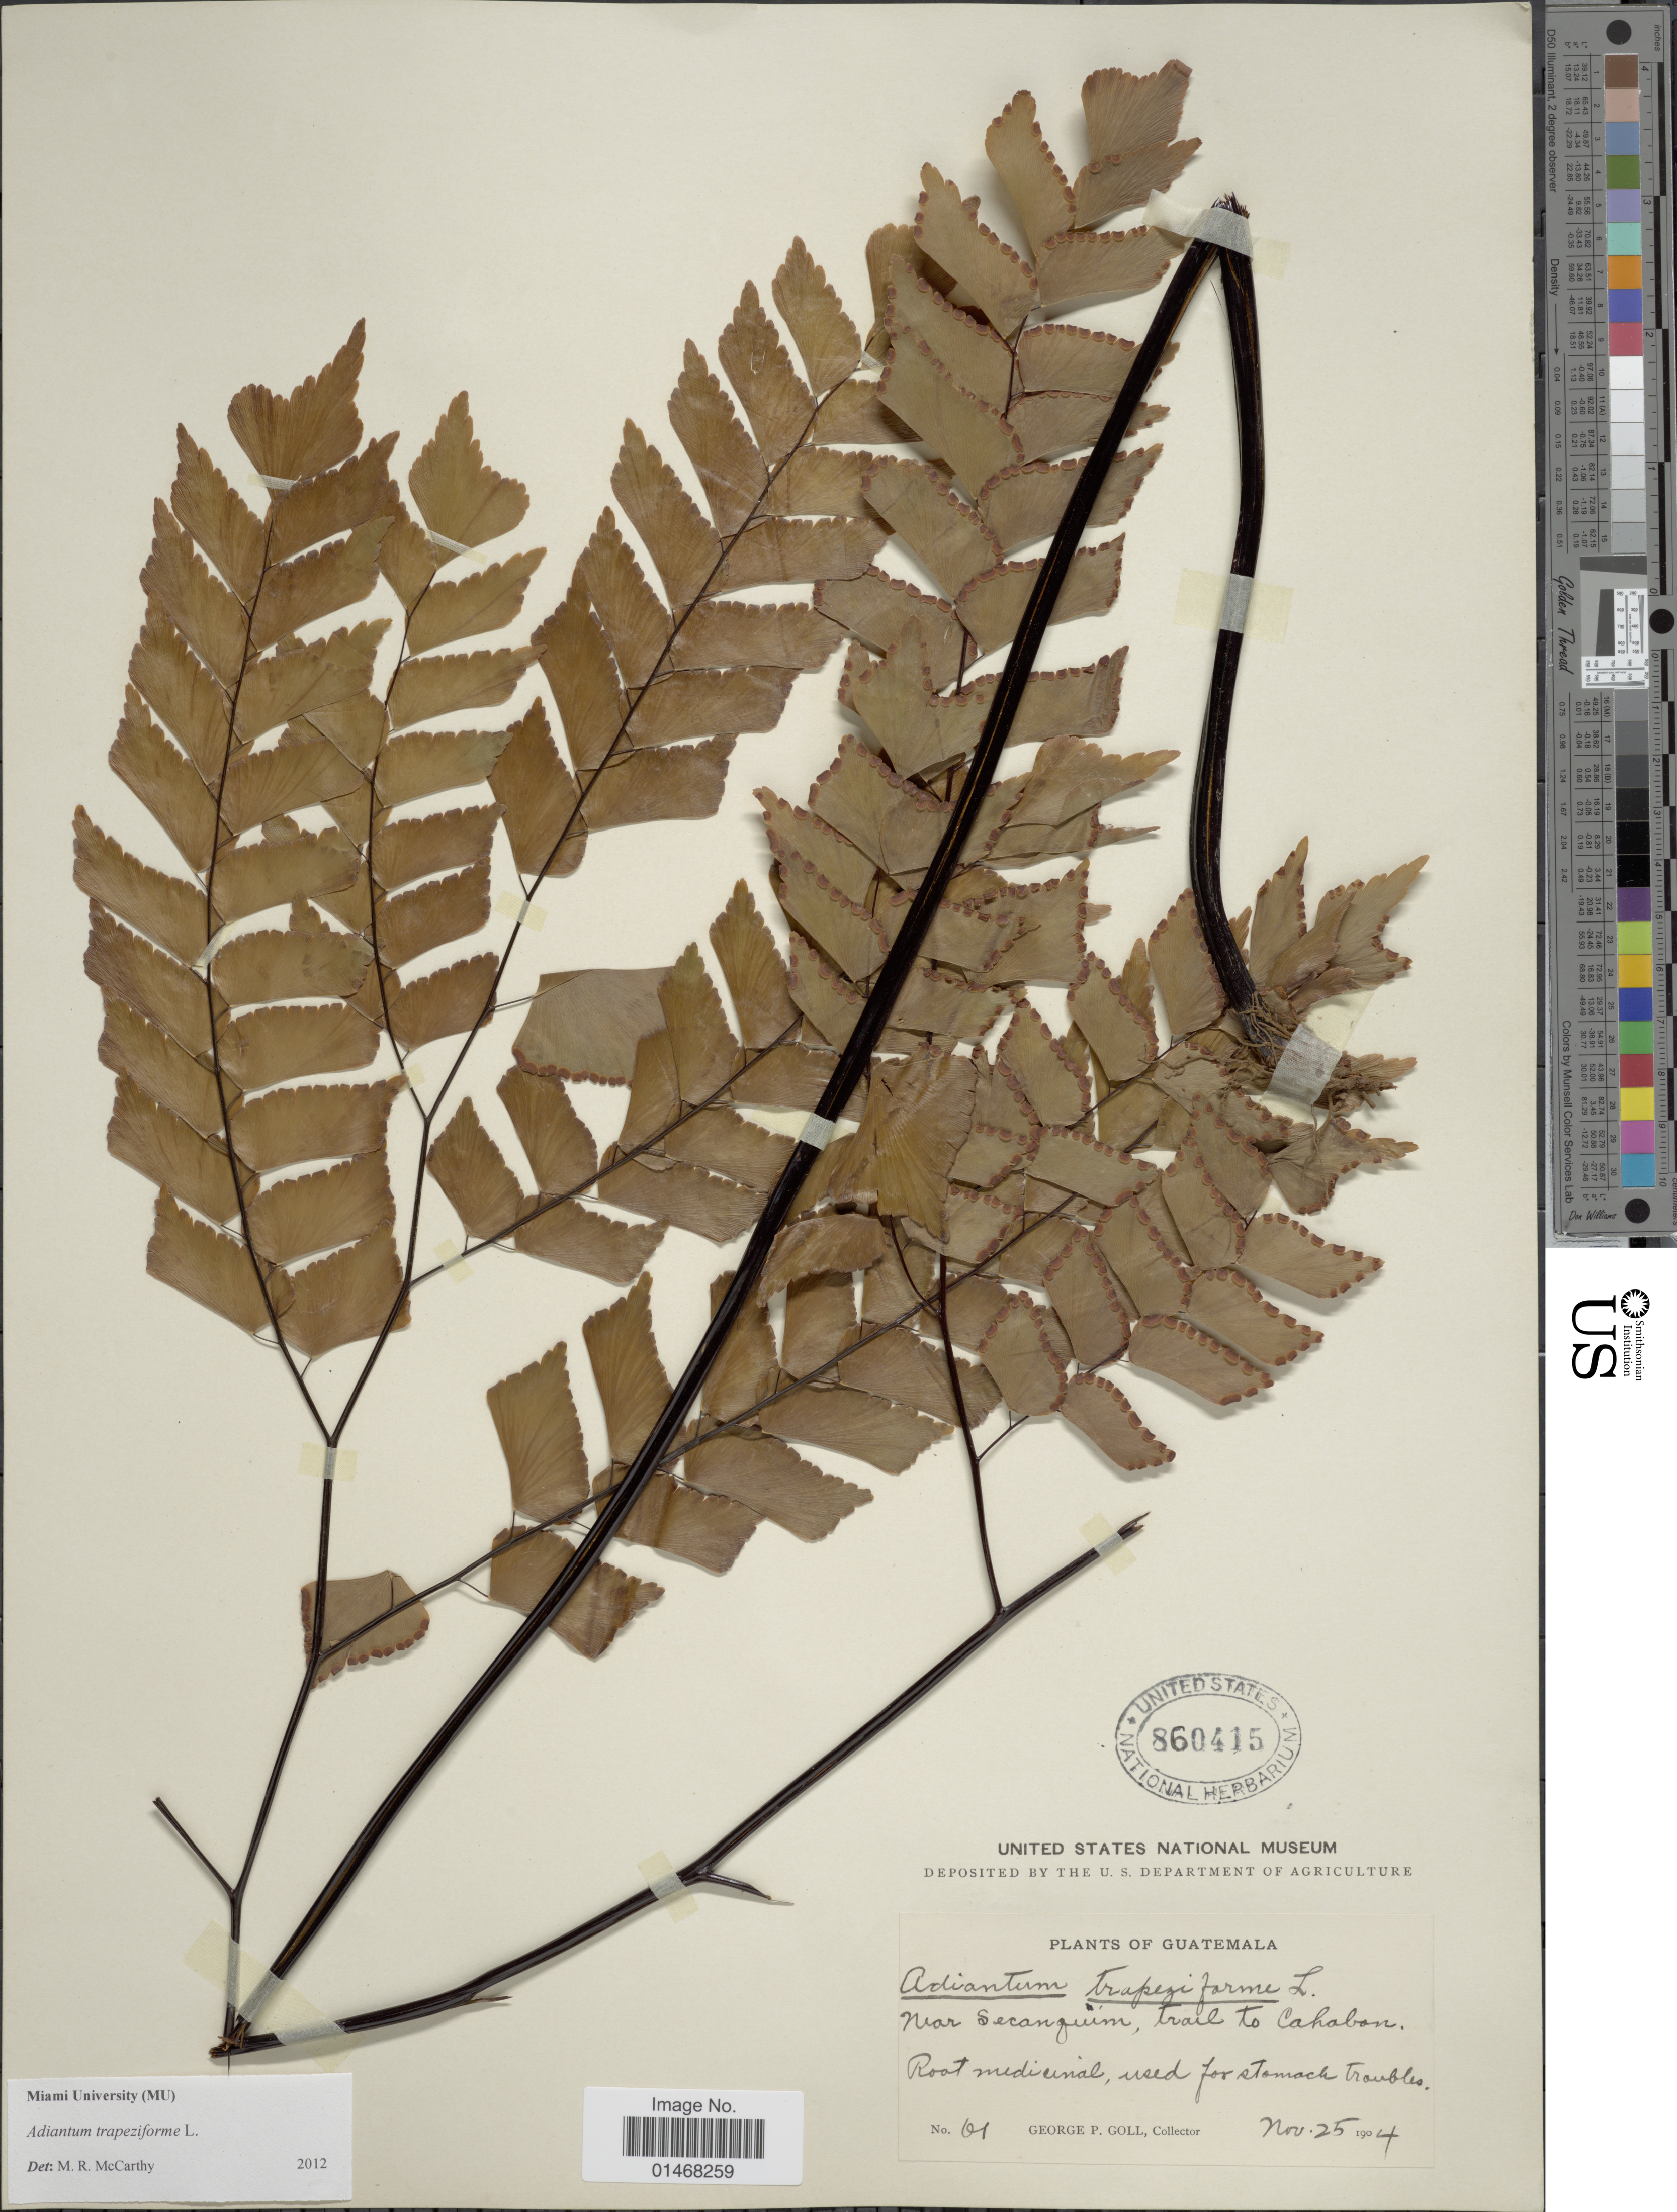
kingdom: Plantae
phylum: Tracheophyta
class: Polypodiopsida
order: Polypodiales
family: Pteridaceae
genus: Adiantum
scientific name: Adiantum trapeziforme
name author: L.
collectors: G. P. Goll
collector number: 61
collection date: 1904-11-25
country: Guatemala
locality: Near Secanquim, trail to Cohaban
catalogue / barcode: US 860415